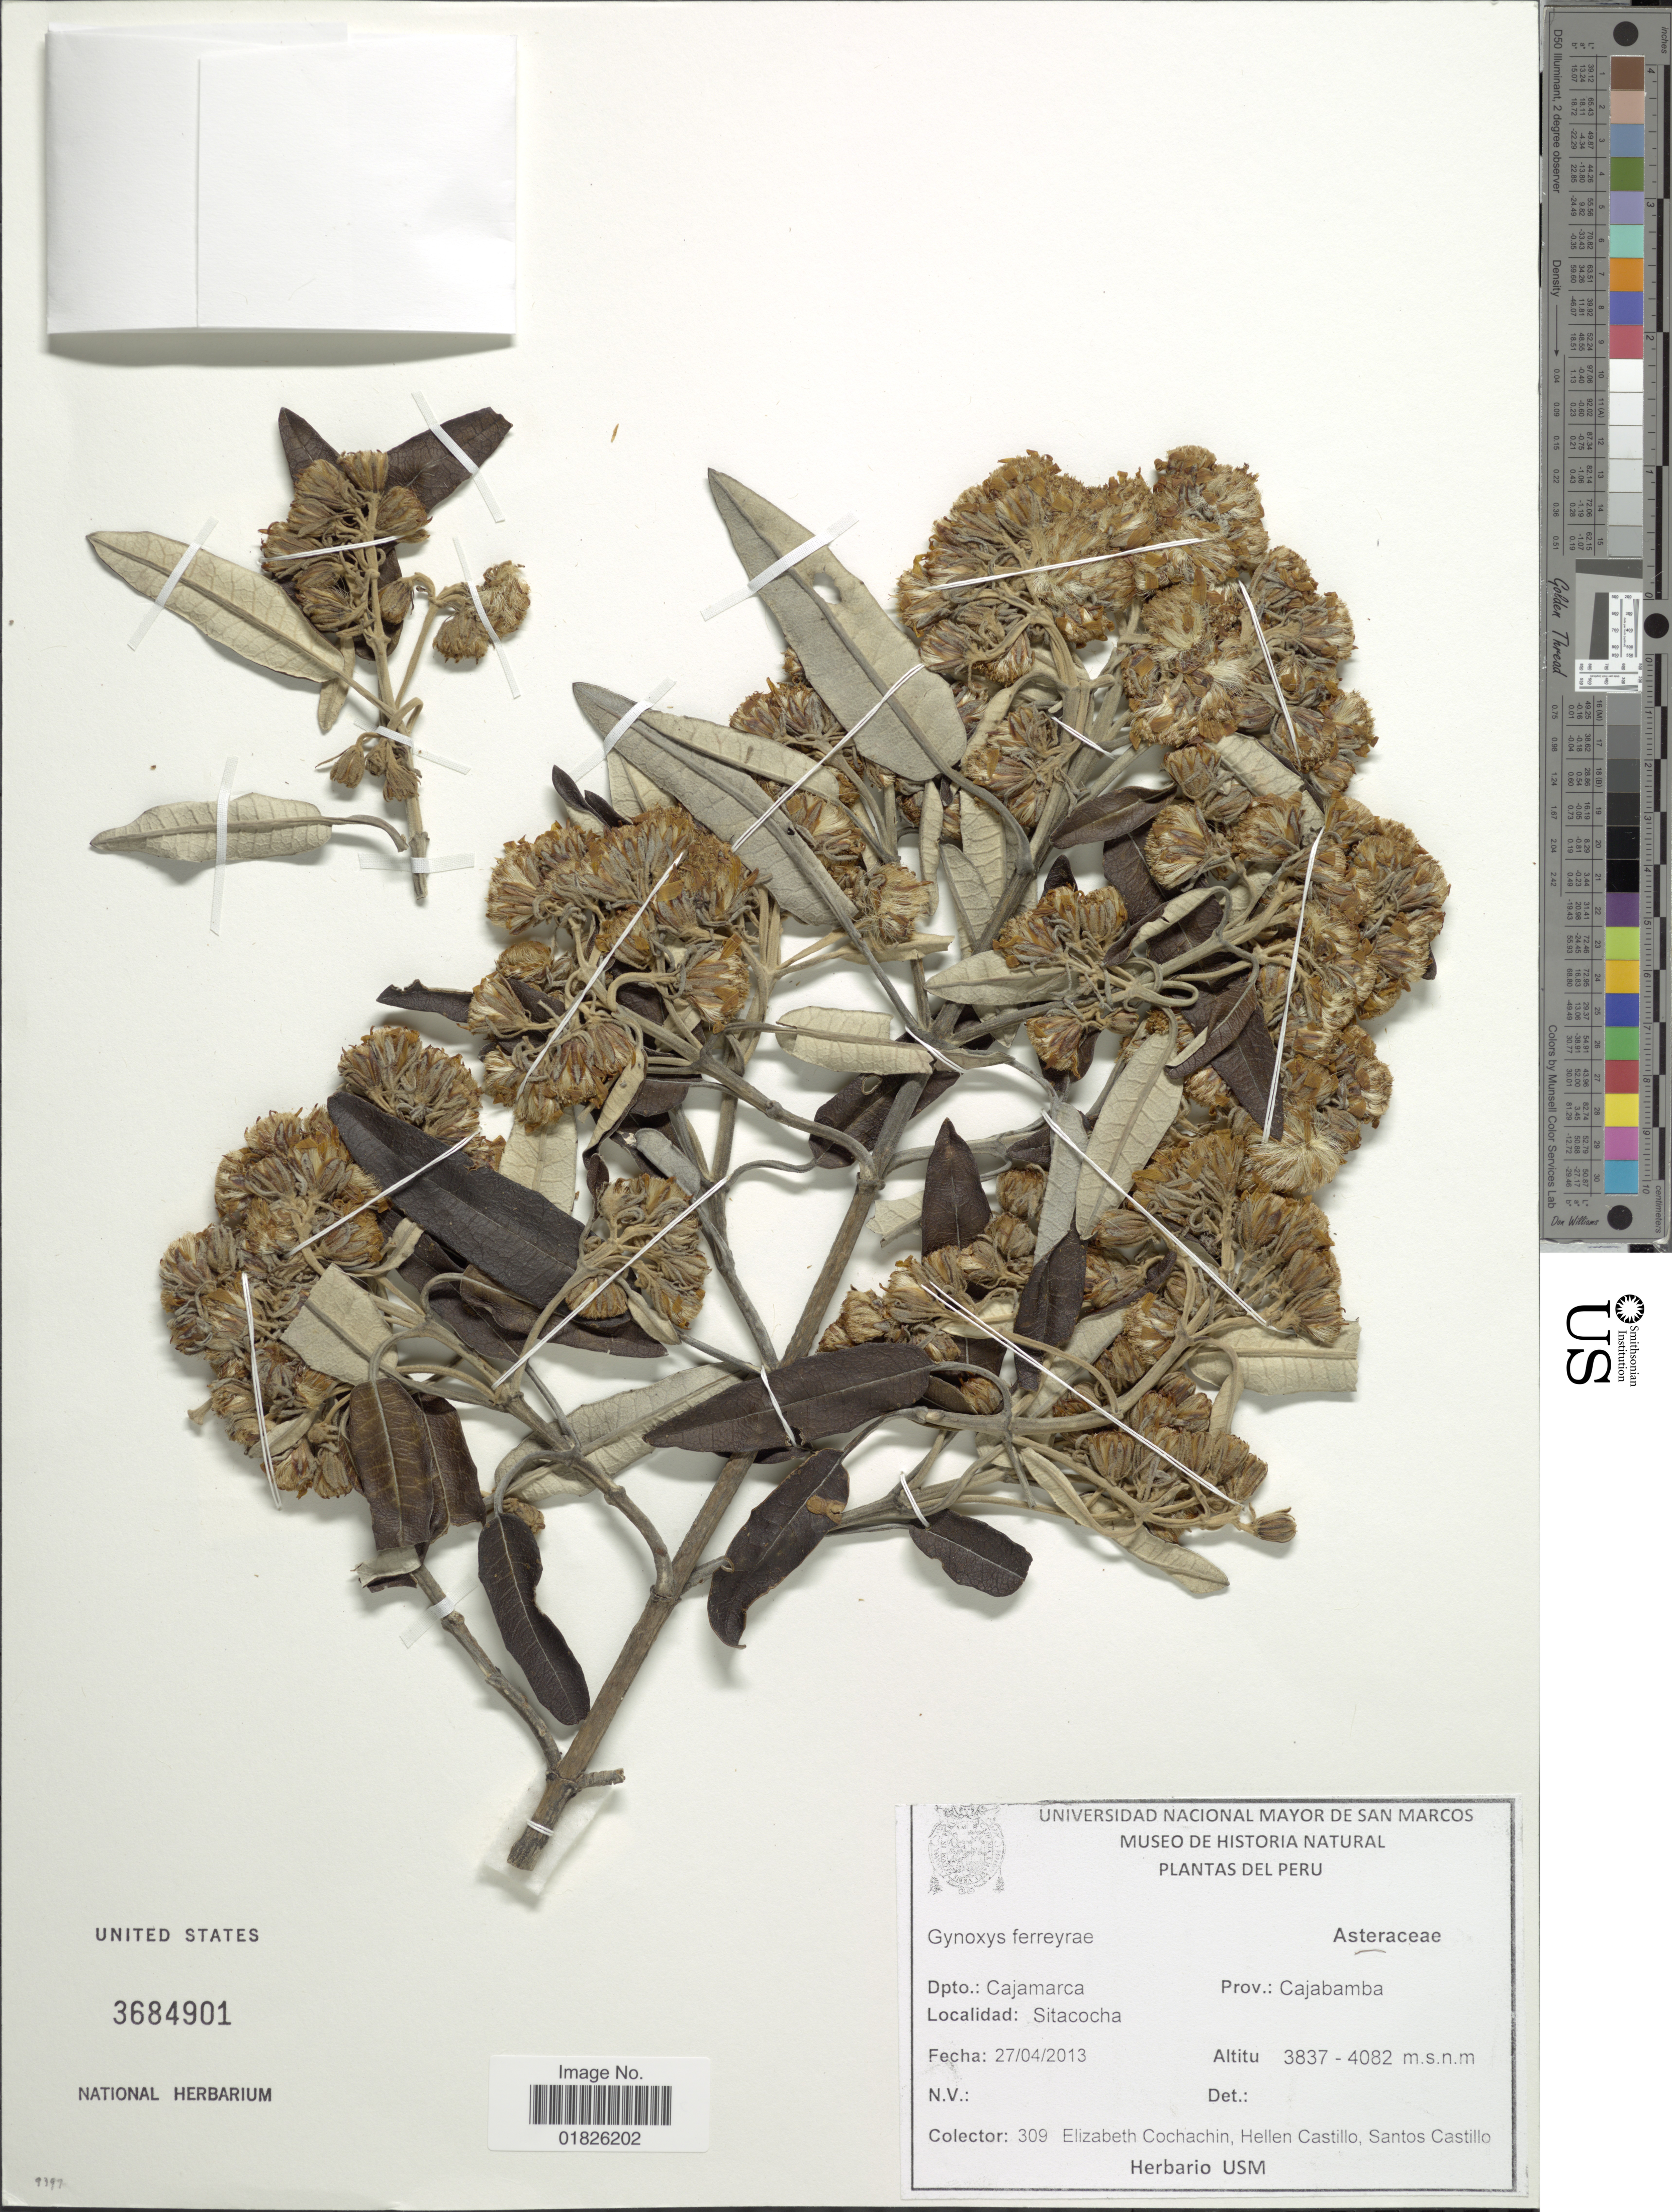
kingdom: Plantae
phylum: Tracheophyta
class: Magnoliopsida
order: Asterales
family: Asteraceae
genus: Gynoxys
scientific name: Gynoxys ferreyrae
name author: B. Herrera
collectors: E. Cochachin Guerrero, H. Castillo & S. Castillo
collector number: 309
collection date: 2013-04-27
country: Peru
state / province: Cajamarca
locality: Prov. Cajabamba, Sitacocha.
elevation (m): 3837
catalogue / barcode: US 3684901